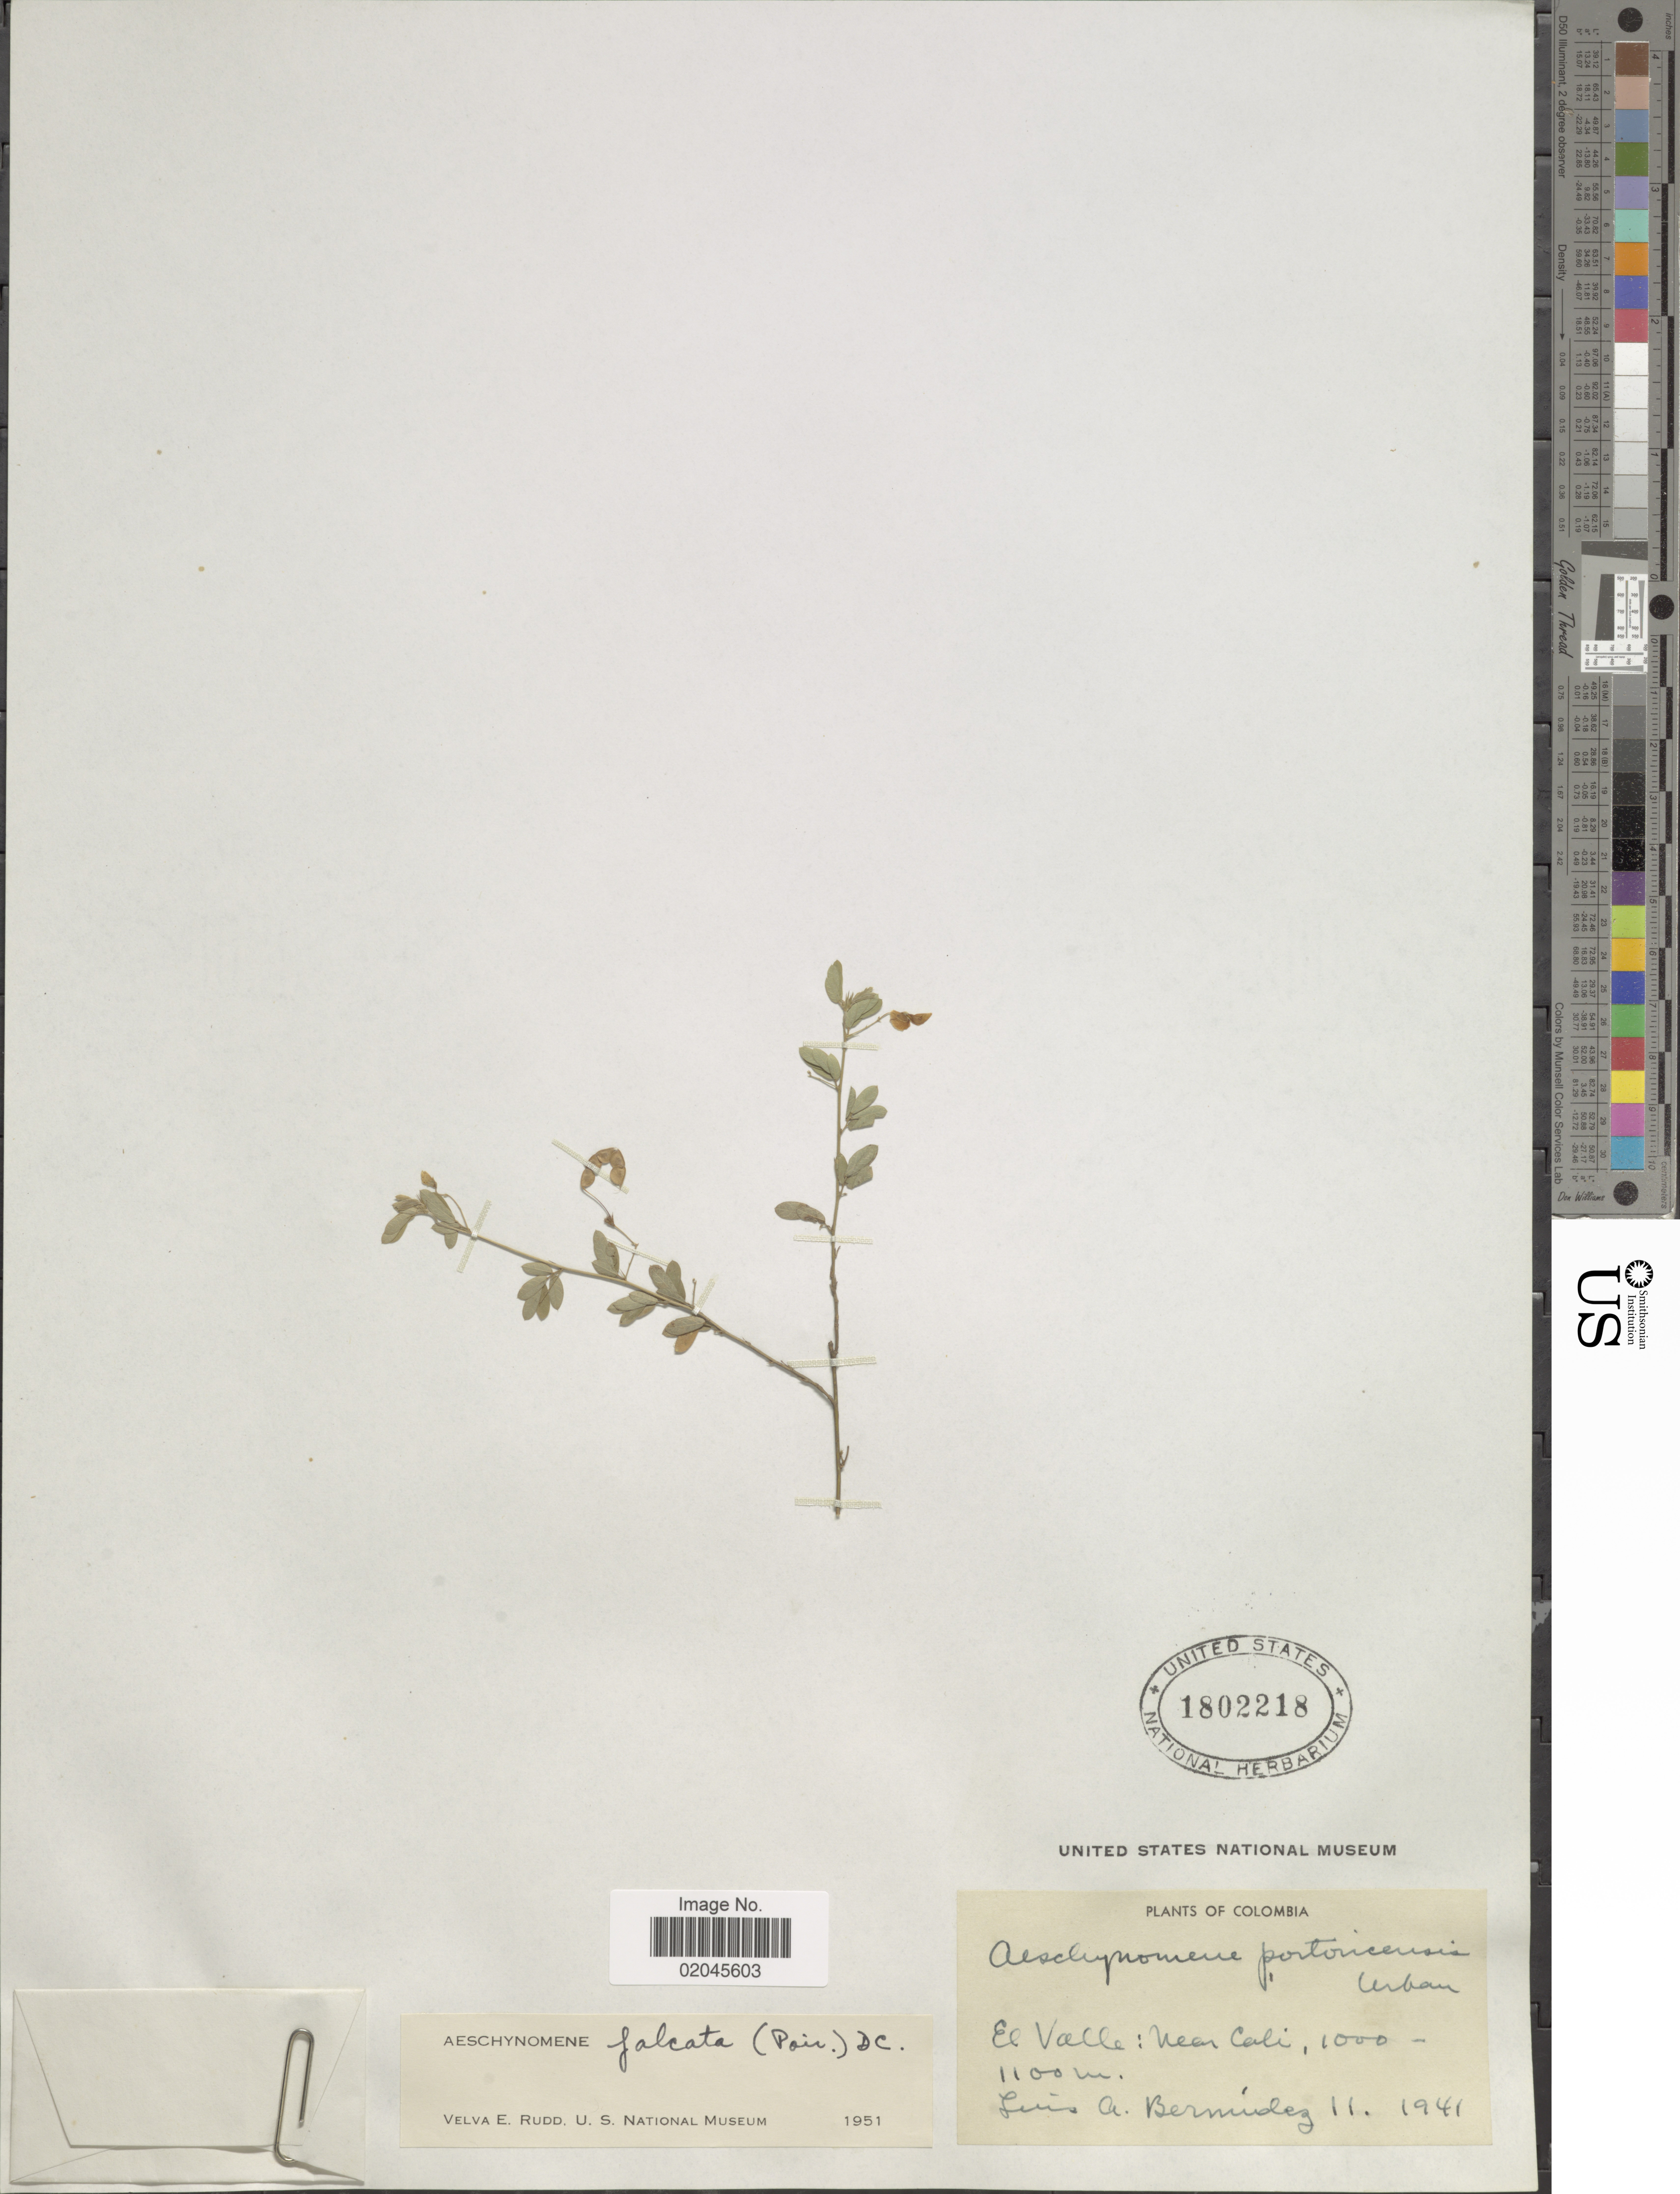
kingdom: Plantae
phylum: Tracheophyta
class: Magnoliopsida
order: Fabales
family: Fabaceae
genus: Aeschynomene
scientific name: Aeschynomene falcata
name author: (Poir.) DC.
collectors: L. Bermudez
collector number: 11?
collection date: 1941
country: Colombia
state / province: Valle del Cauca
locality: El Valle: near Cali.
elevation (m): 1000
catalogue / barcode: US 1802218